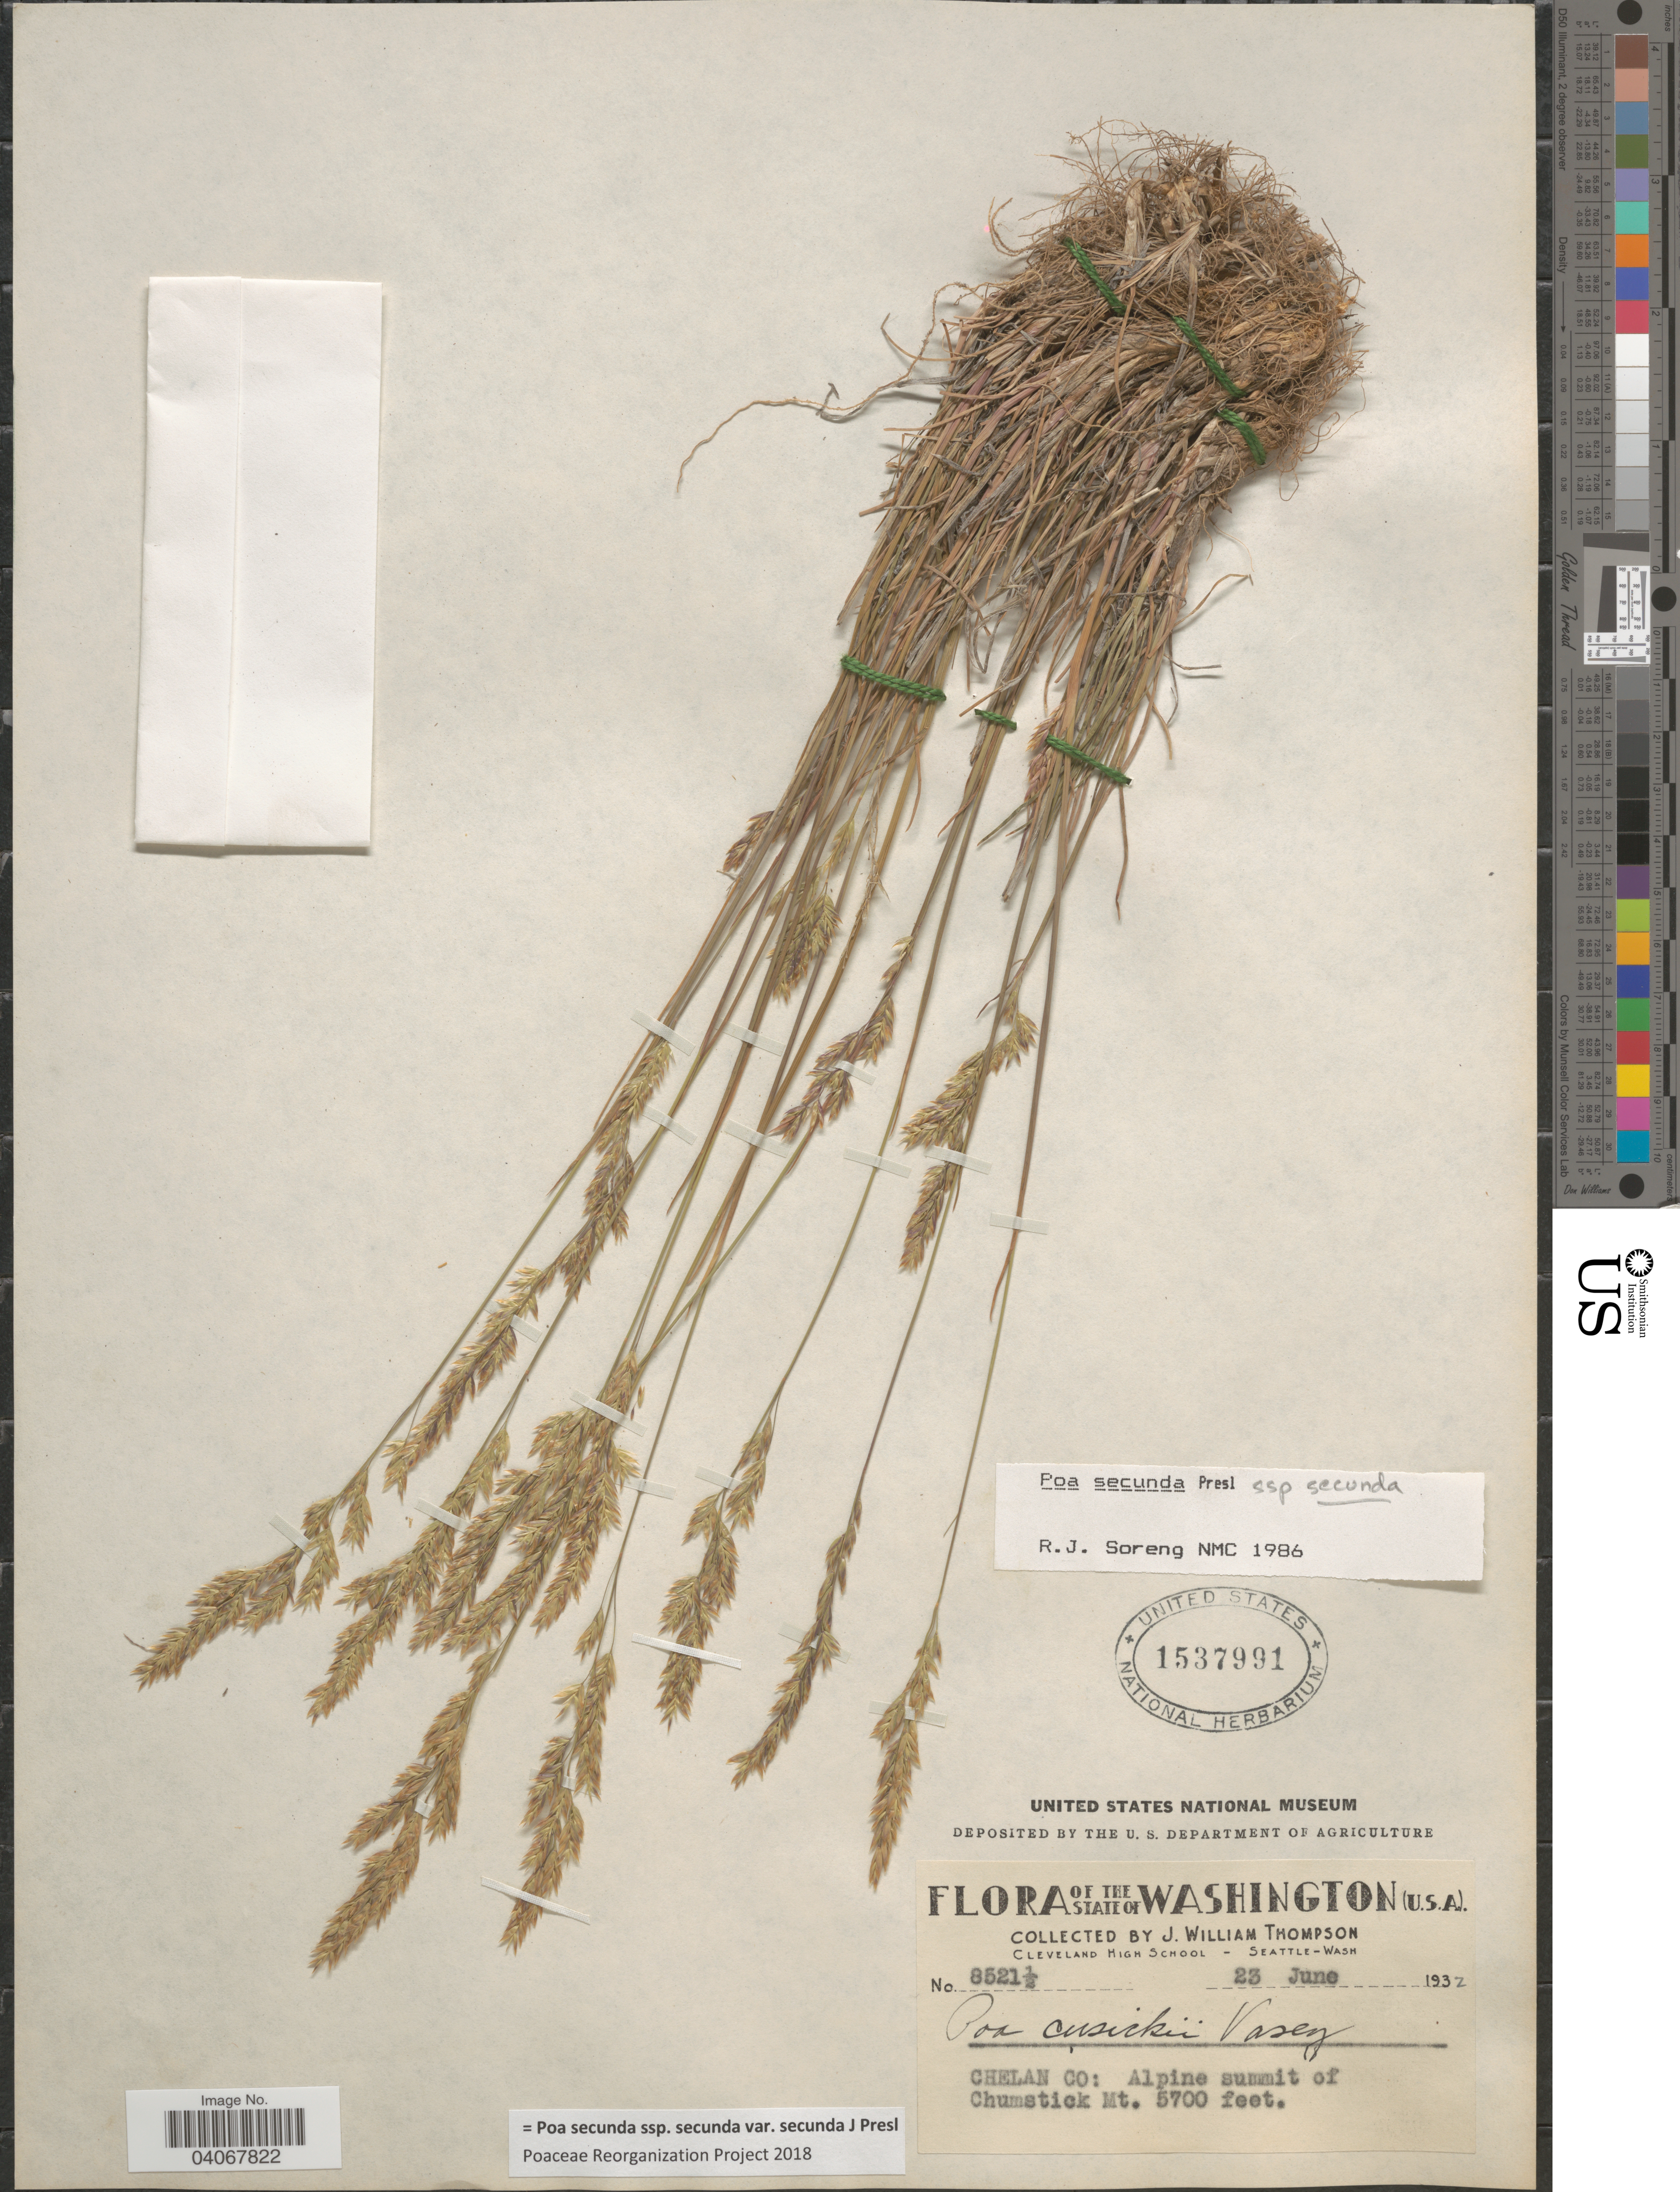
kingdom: Plantae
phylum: Tracheophyta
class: Liliopsida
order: Poales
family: Poaceae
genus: Poa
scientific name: Poa secunda subsp. secunda var. secunda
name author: J. Presl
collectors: J. W. Thompson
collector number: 8521½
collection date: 1932-06-23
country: United States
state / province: Washington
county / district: Chelan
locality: Chelan Co: Alpine summit of Chumstick Mt.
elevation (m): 1737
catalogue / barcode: US 1537991